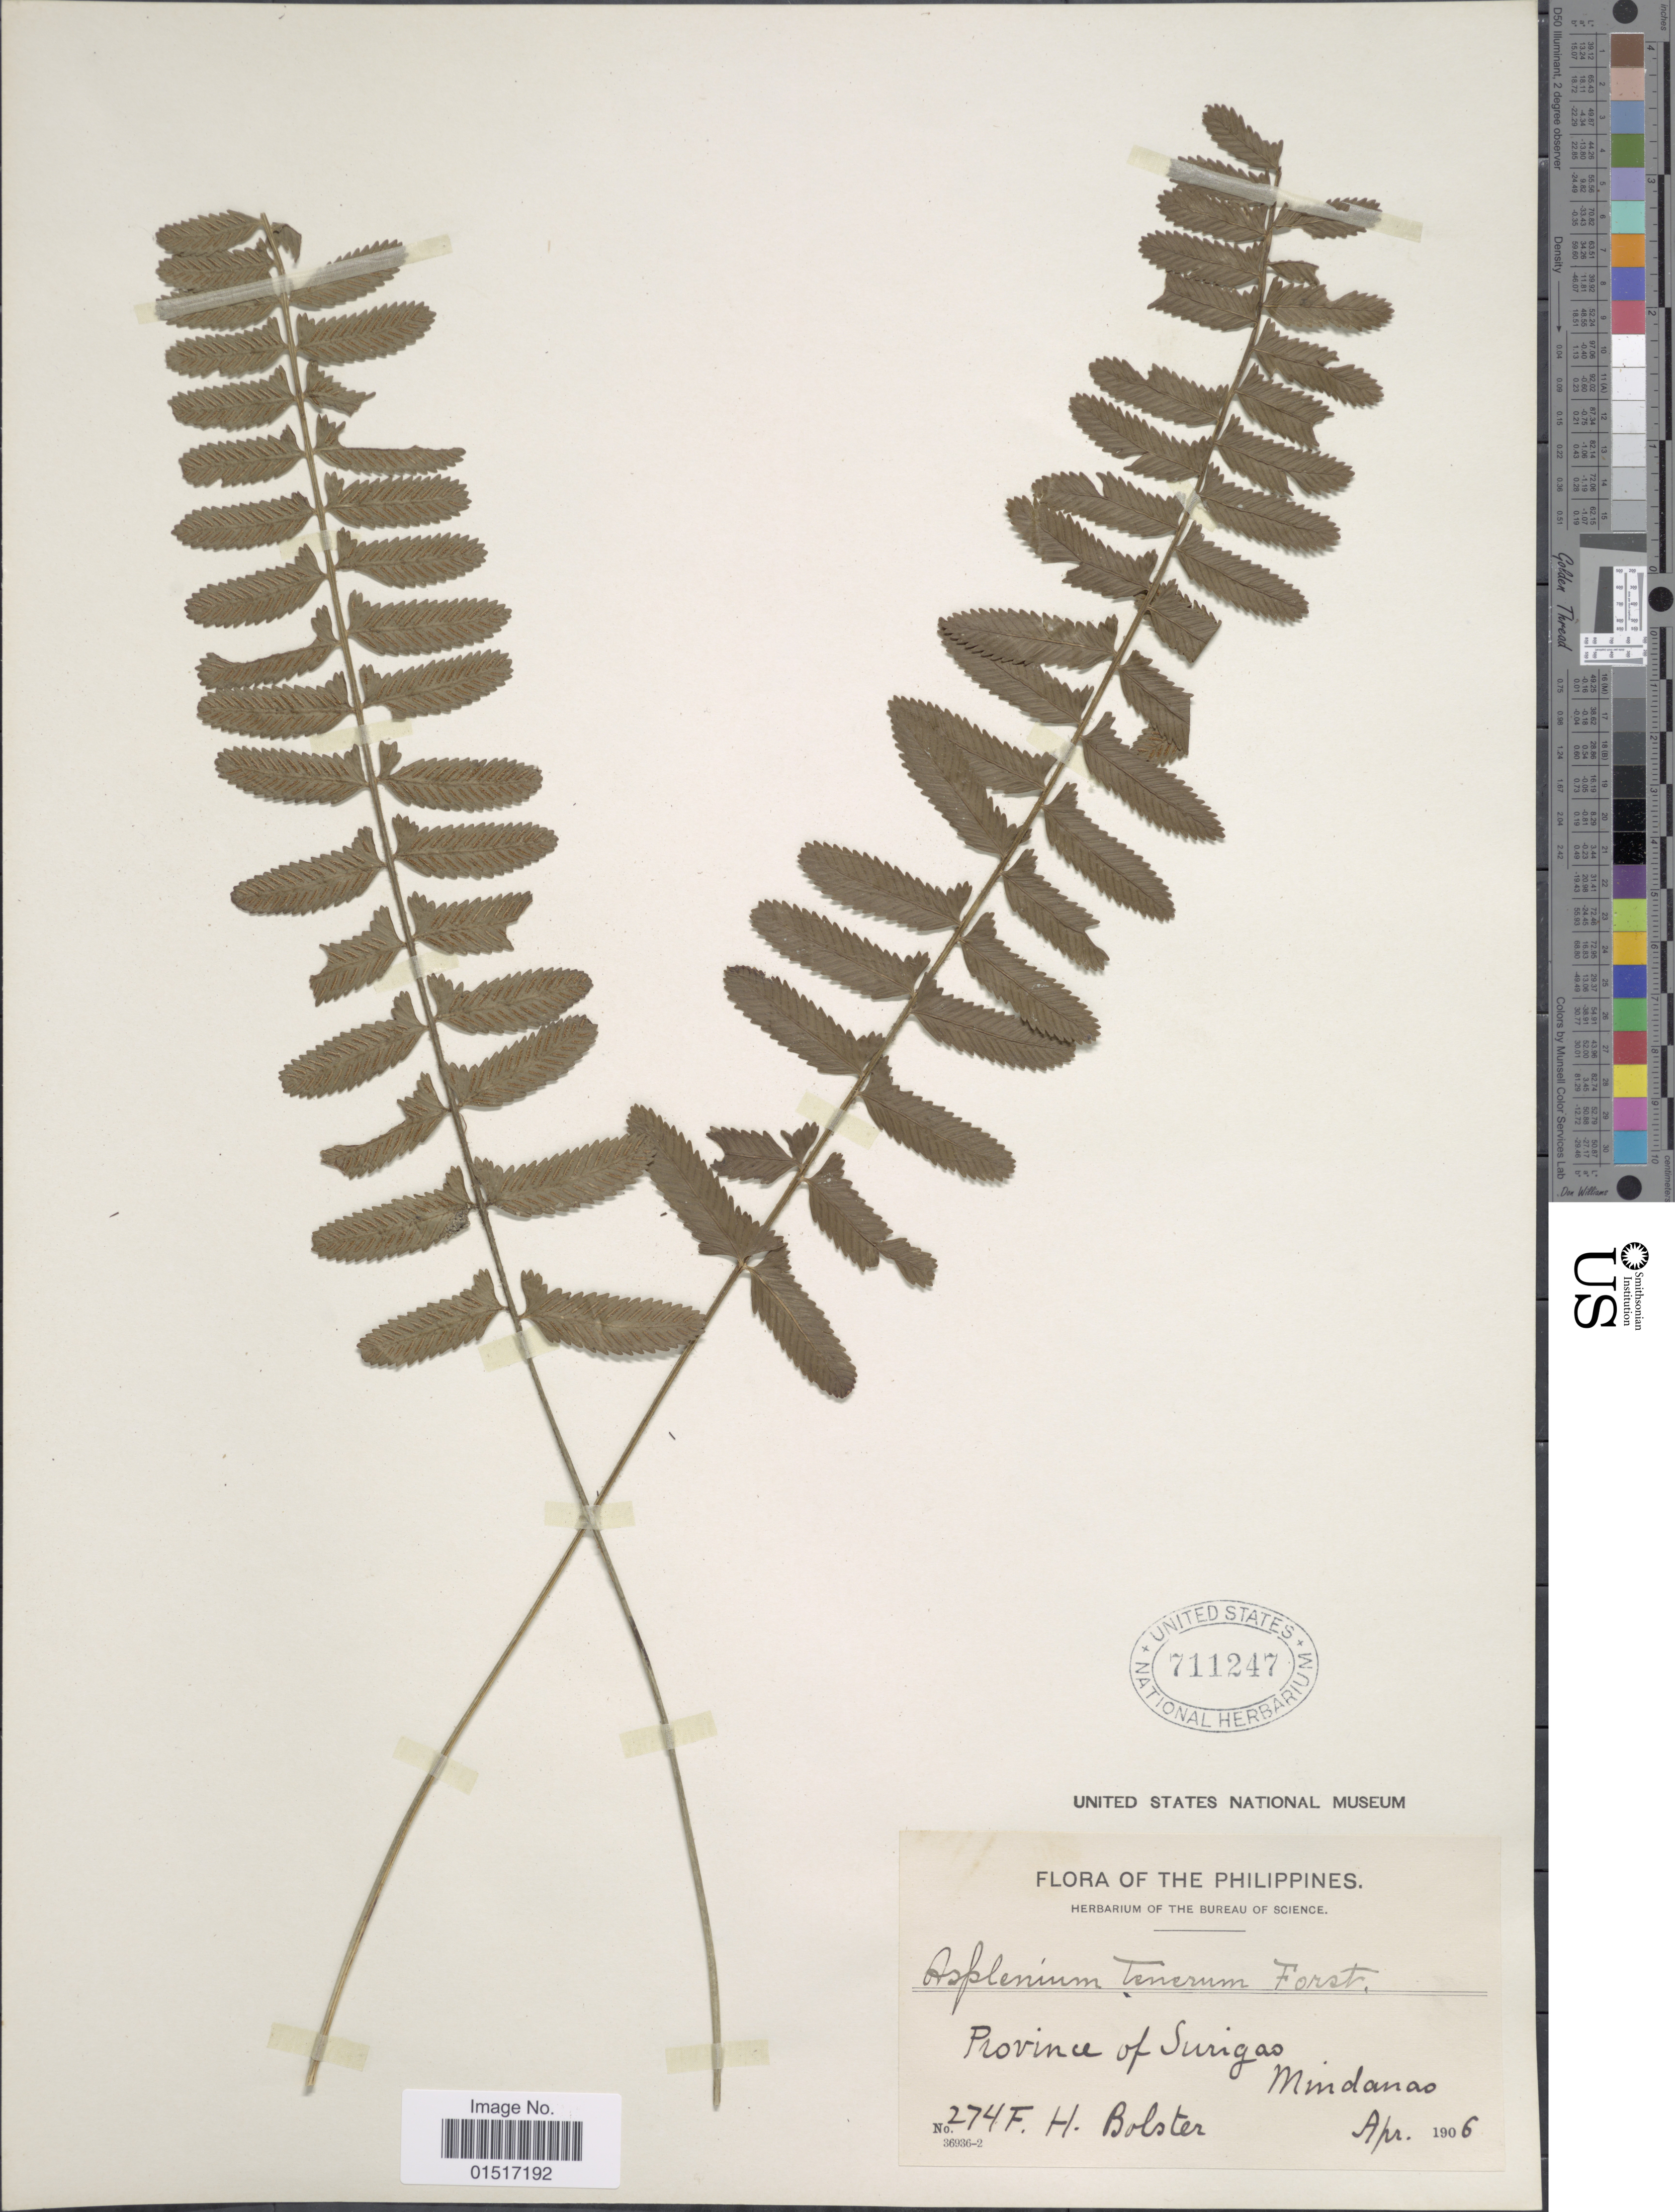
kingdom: Plantae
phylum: Tracheophyta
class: Polypodiopsida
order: Polypodiales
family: Aspleniaceae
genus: Asplenium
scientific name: Asplenium tenerum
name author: G. Forst.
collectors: F. Bolster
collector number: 174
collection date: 1906-04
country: Philippines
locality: Province of Surigao. Mindanao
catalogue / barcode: US 711247